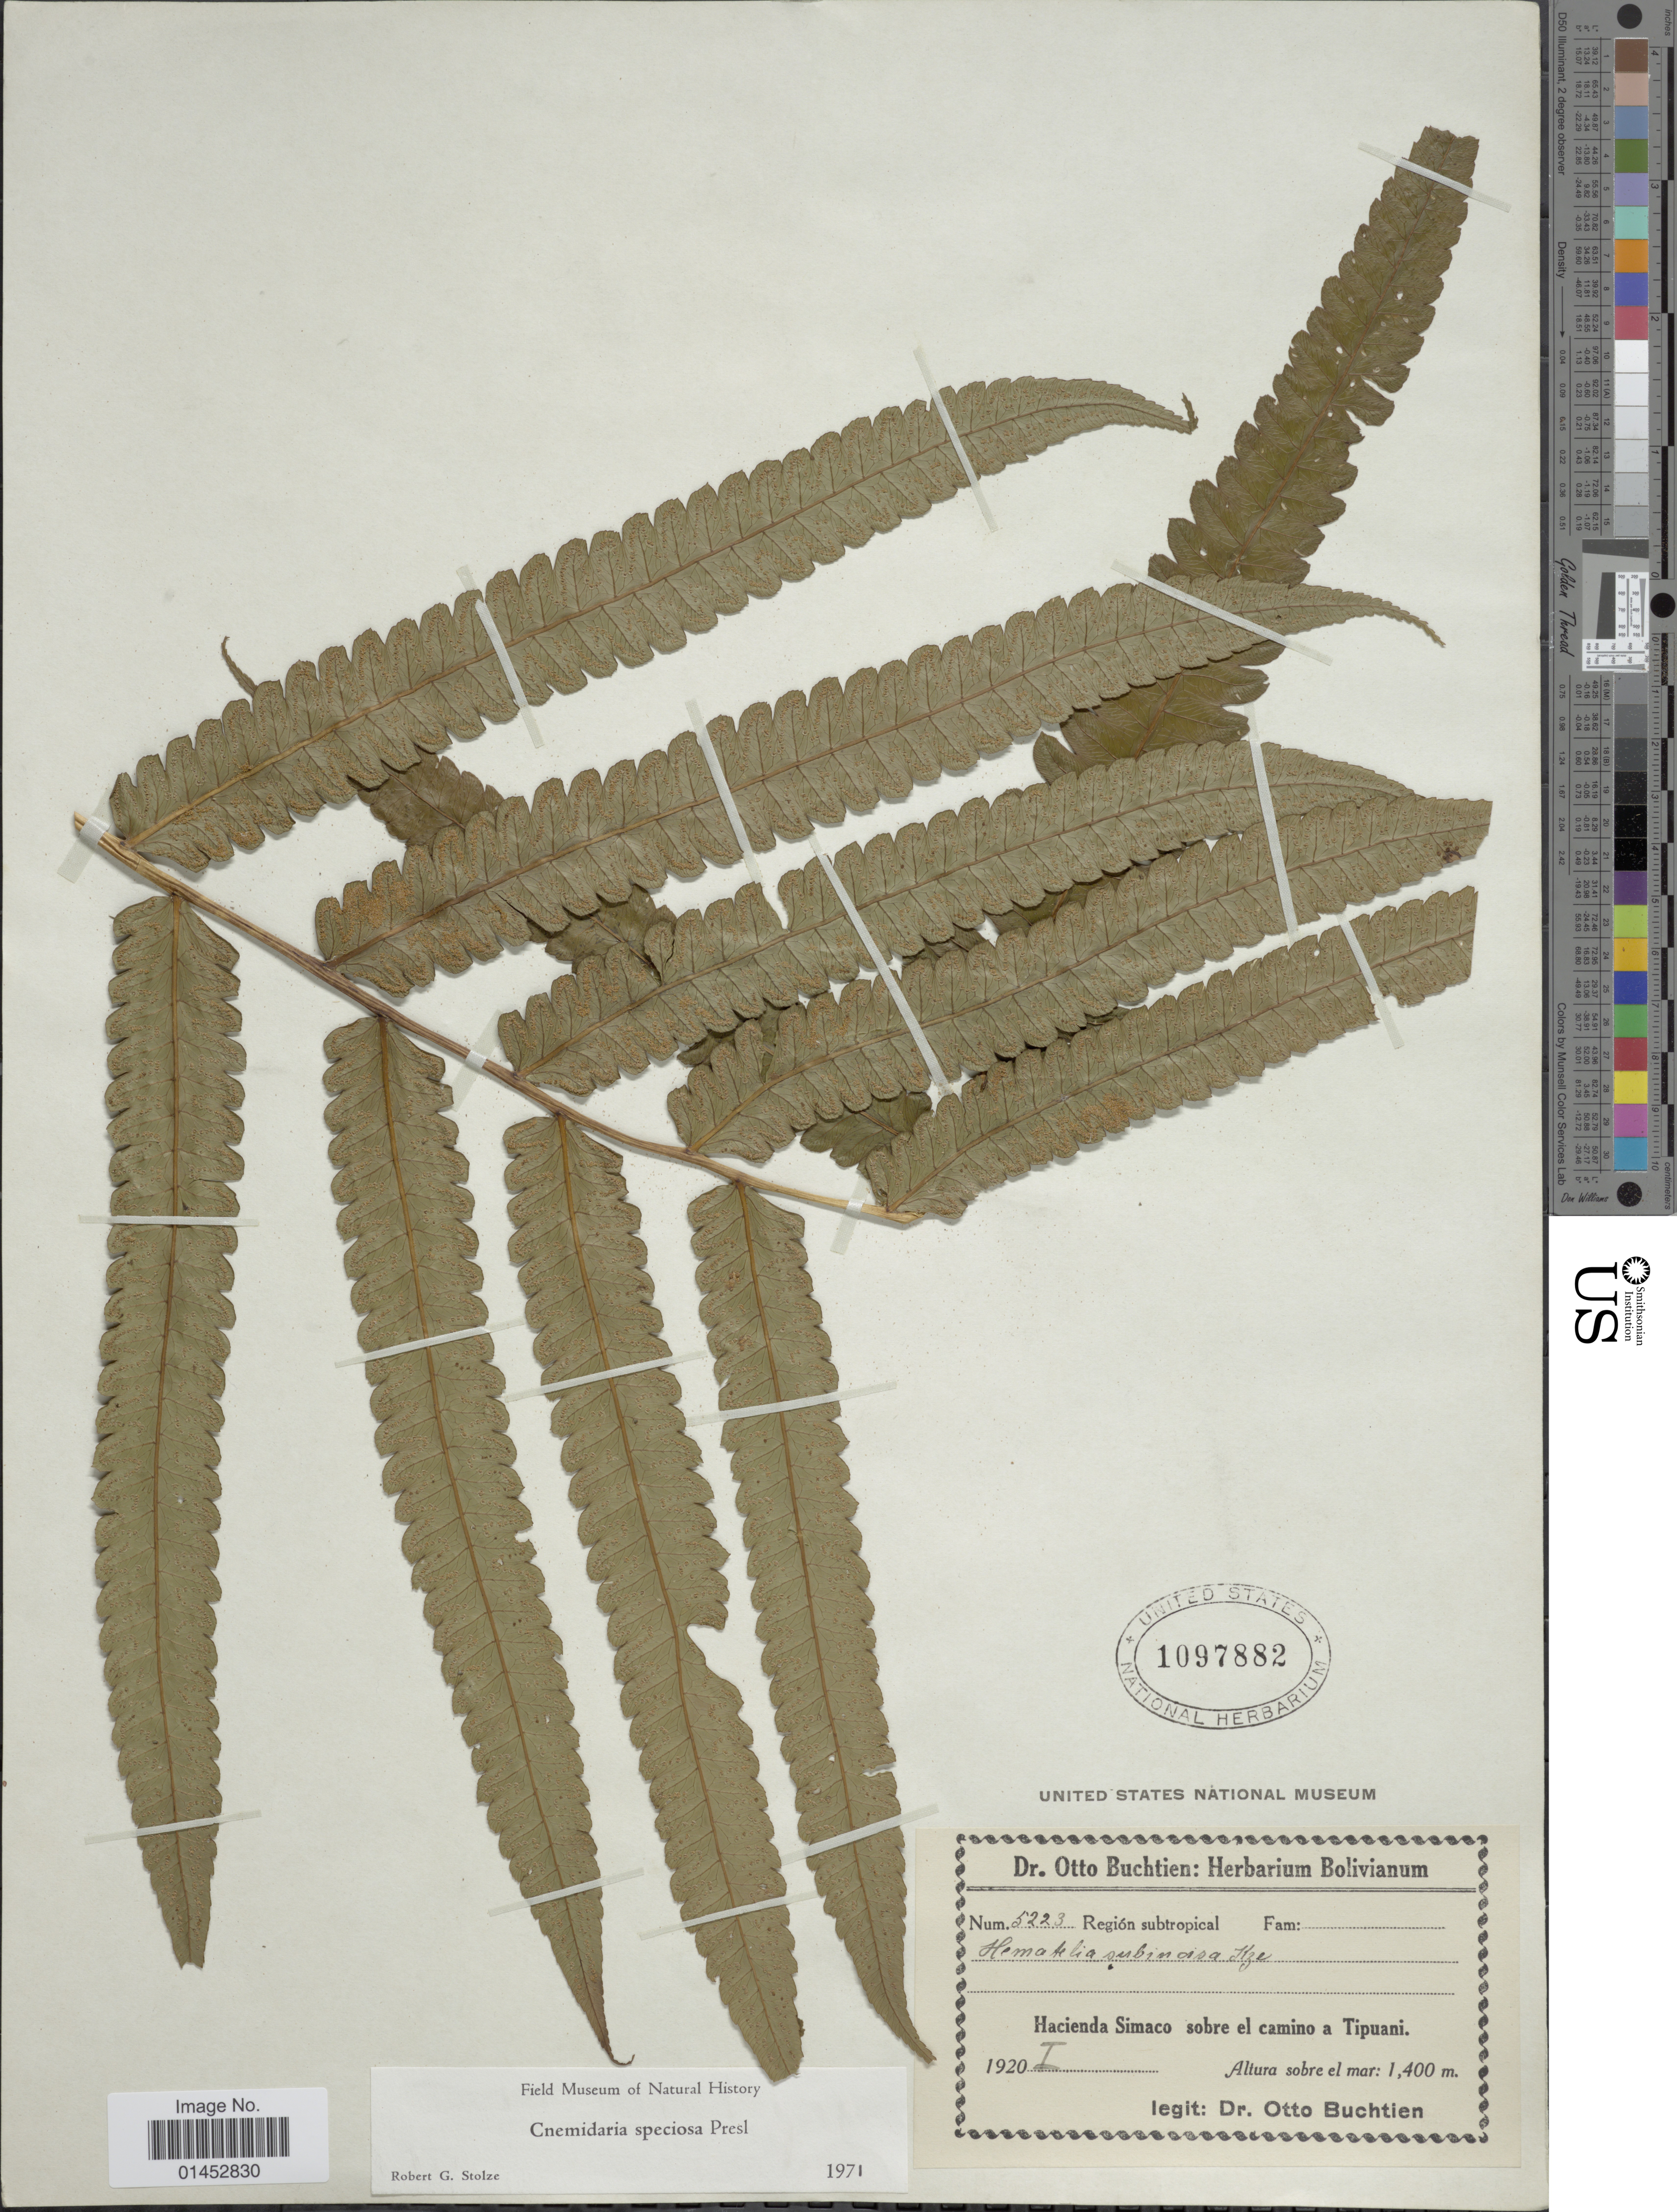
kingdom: Plantae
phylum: Tracheophyta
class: Polypodiopsida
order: Cyatheales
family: Cyatheaceae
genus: Cyathea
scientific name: Cyathea speciosa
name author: Humb. & Bonpl. ex Willd.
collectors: O. Buchtien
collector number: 5223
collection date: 1920-01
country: Bolivia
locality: Hacienda Simaco sobre el camino a Tipuani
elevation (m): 1400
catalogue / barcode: US 1097882